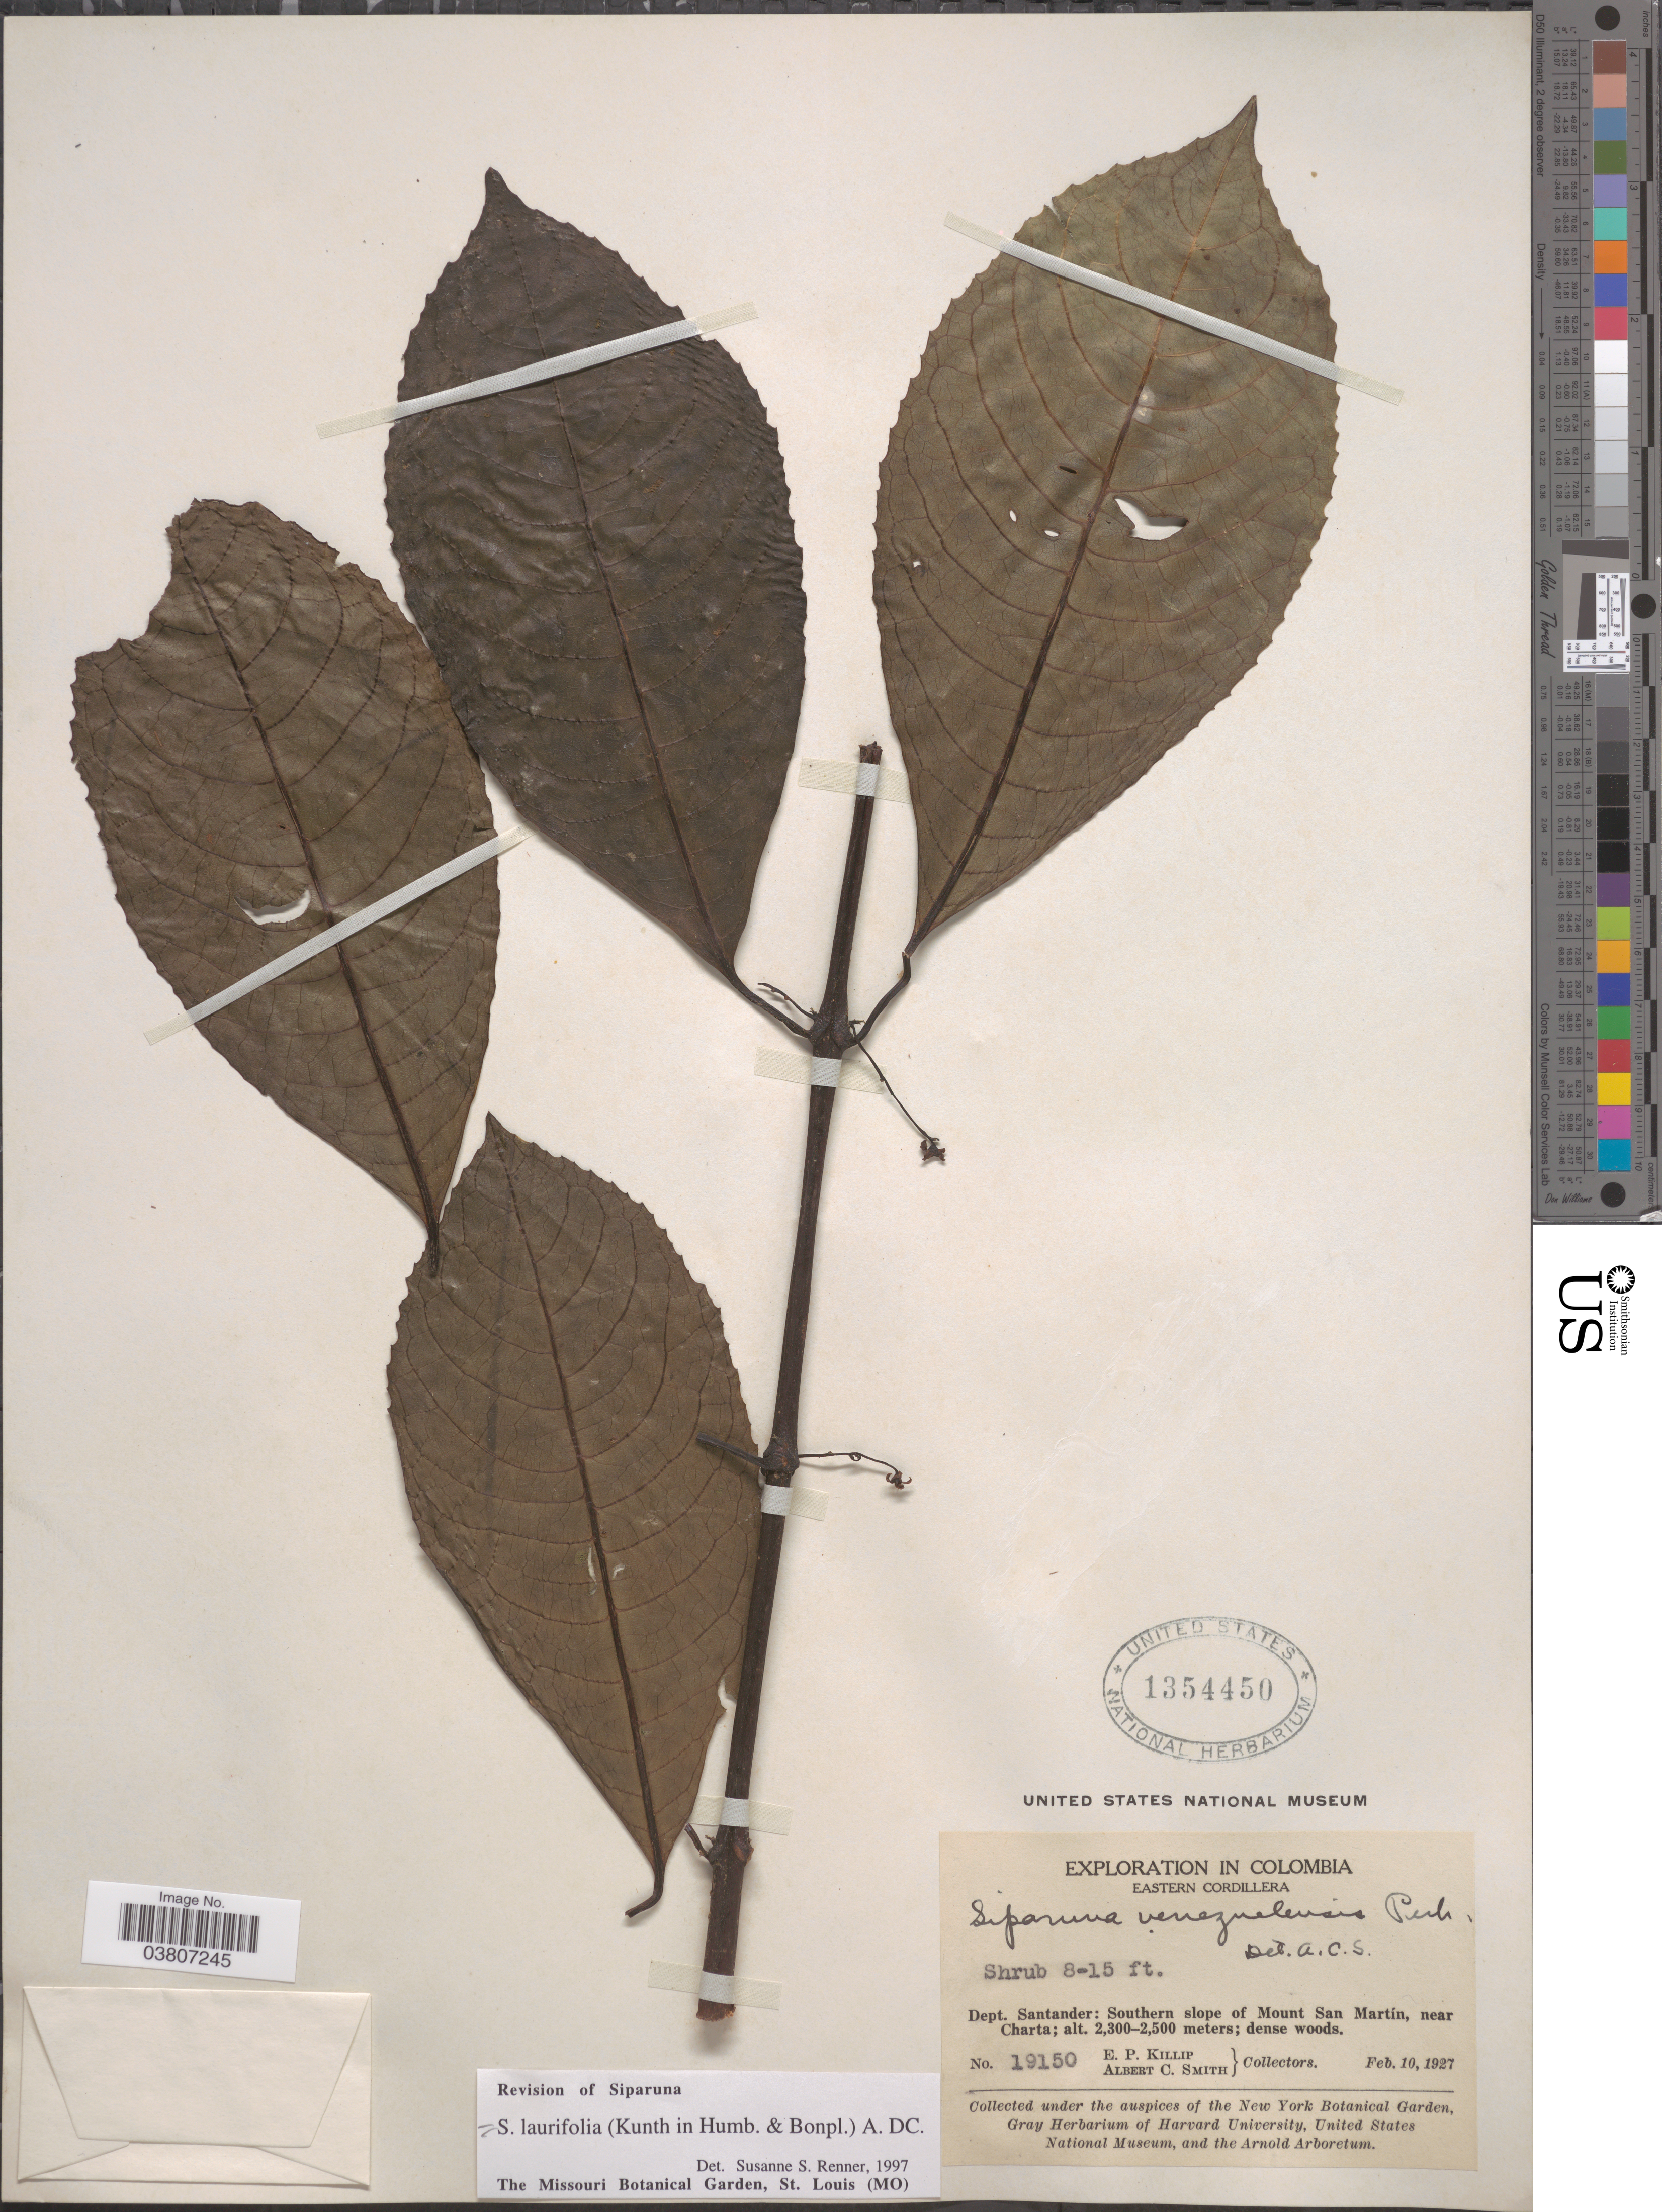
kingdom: Plantae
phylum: Tracheophyta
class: Magnoliopsida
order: Laurales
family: Siparunaceae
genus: Siparuna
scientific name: Siparuna laurifolia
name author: (Kunth) A. DC.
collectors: E. P. Killip & A. C. Smith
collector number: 19150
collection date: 1927-02-10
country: Colombia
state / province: Santander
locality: Eastern Cordillera. Dept. Santander: Southern slope of Mount San Martín, near Charta.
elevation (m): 2300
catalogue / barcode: US 1354450